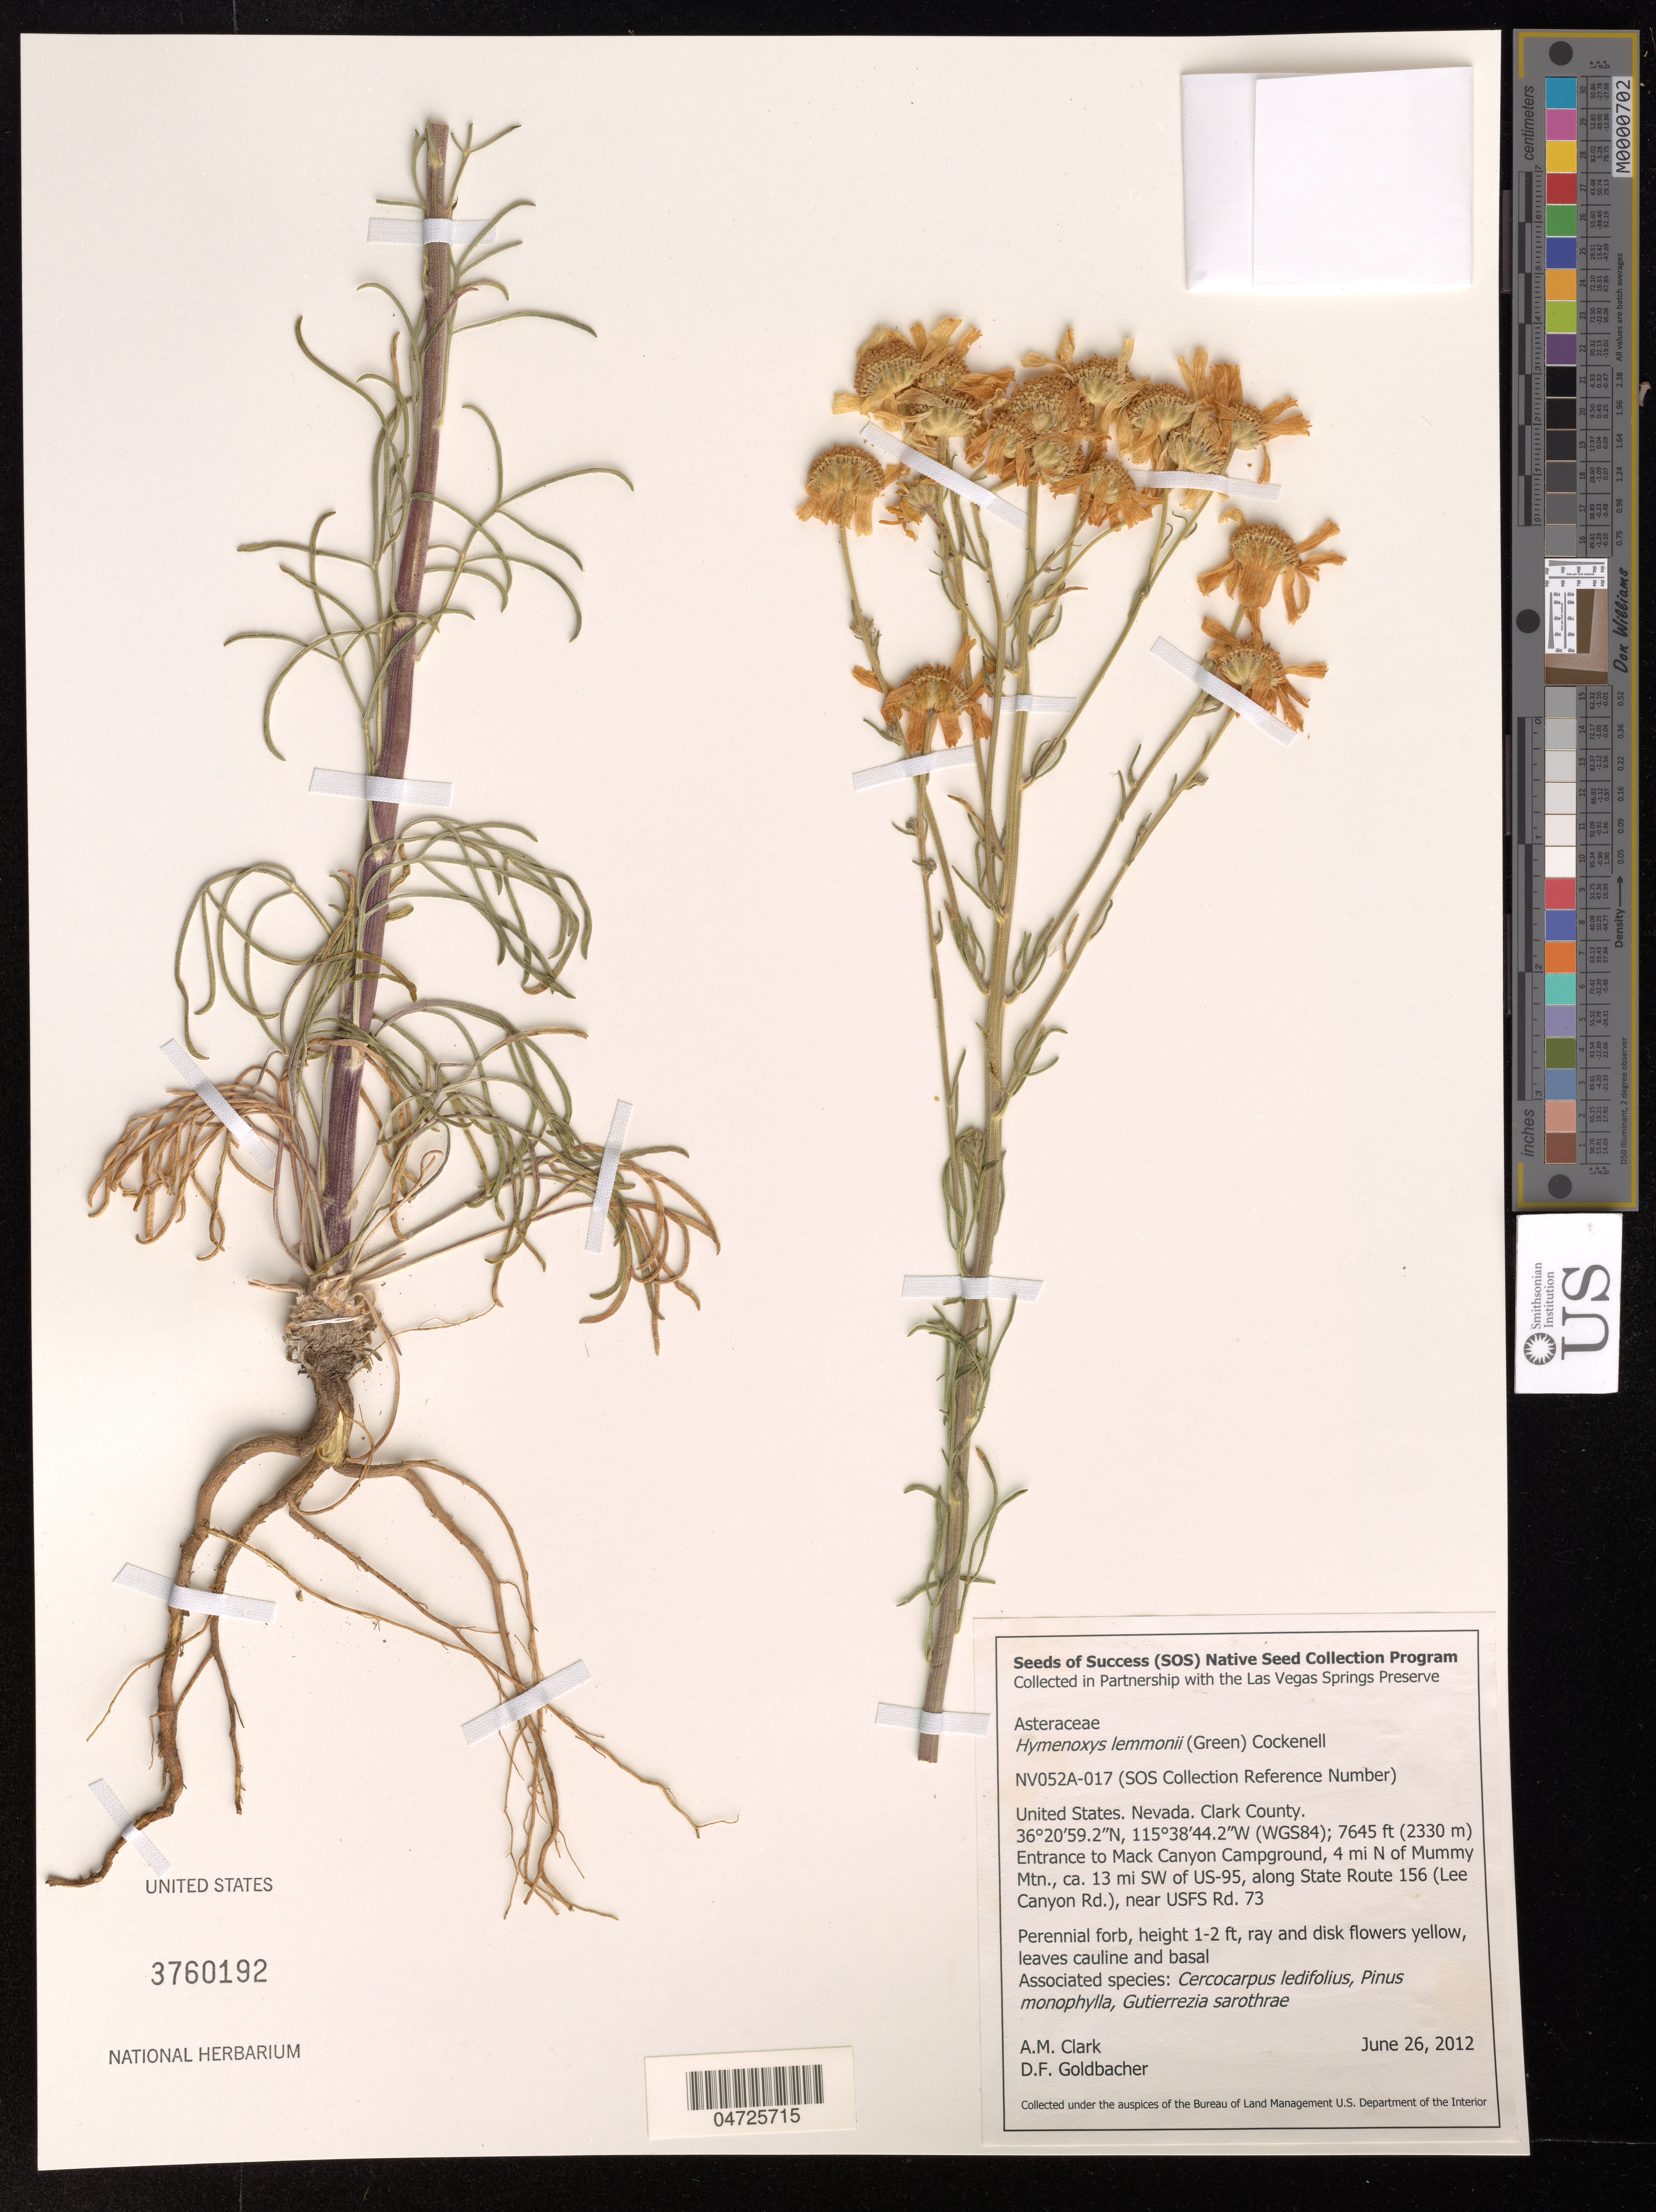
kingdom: Plantae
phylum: Tracheophyta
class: Magnoliopsida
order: Asterales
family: Asteraceae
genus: Hymenoxys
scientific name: Hymenoxys lemmonii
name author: (Greene) Cockerell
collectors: A. Clark & D. Goldbacher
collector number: NV052A-017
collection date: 2012-06-26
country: United States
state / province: Nevada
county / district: Clark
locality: Clark County. (WGS84). Entrance to Mack Canyon Campground, 4 mi N of Mummy Mtn., ca. 13 mi SW of US-95, along State Route 156 (Lee Canyon Rd.) near USFS Rd. 73.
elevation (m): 2330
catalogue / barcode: US 3760192